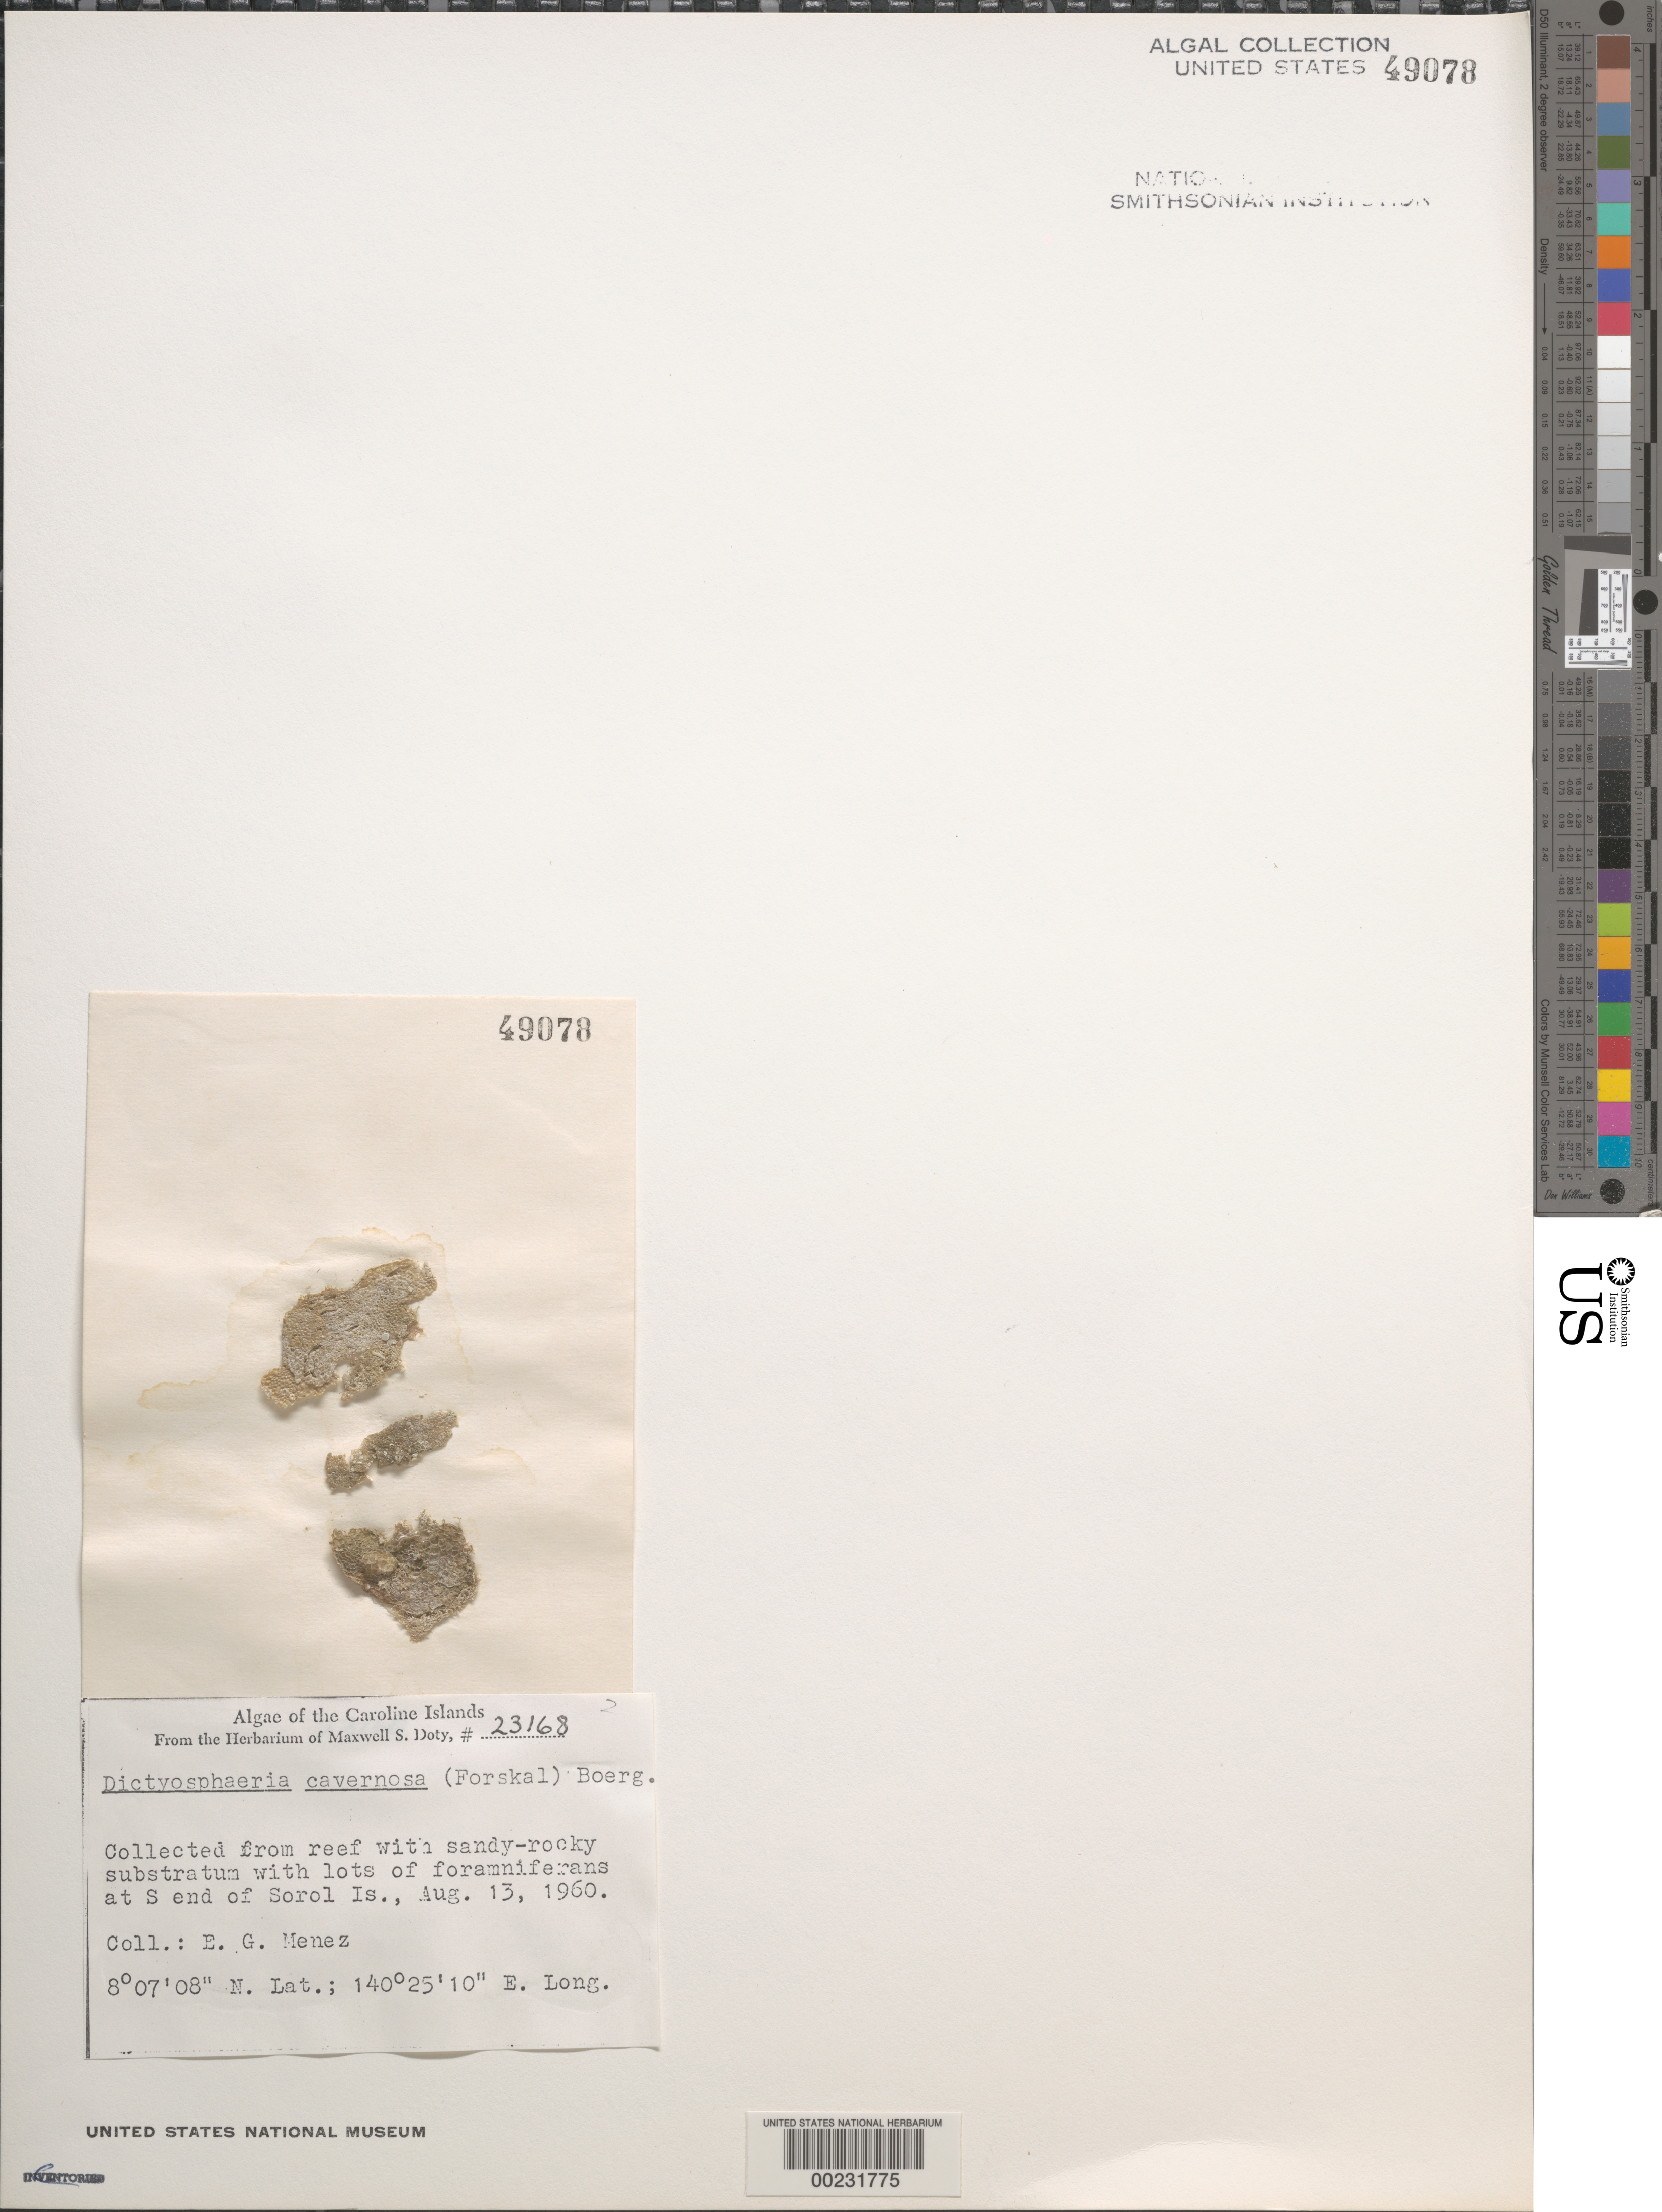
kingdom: Plantae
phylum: Chlorophyta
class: Ulvophyceae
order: Siphonocladales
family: Siphonocladaceae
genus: Dictyosphaeria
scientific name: Dictyosphaeria cavernosa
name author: (Forssk.) Børgesen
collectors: Meñez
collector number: MSD 23168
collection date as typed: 13 Aug 1960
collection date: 1960-08-13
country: Micronesia, Federated States of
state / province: Yap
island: Sorol Atoll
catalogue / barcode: US 49078